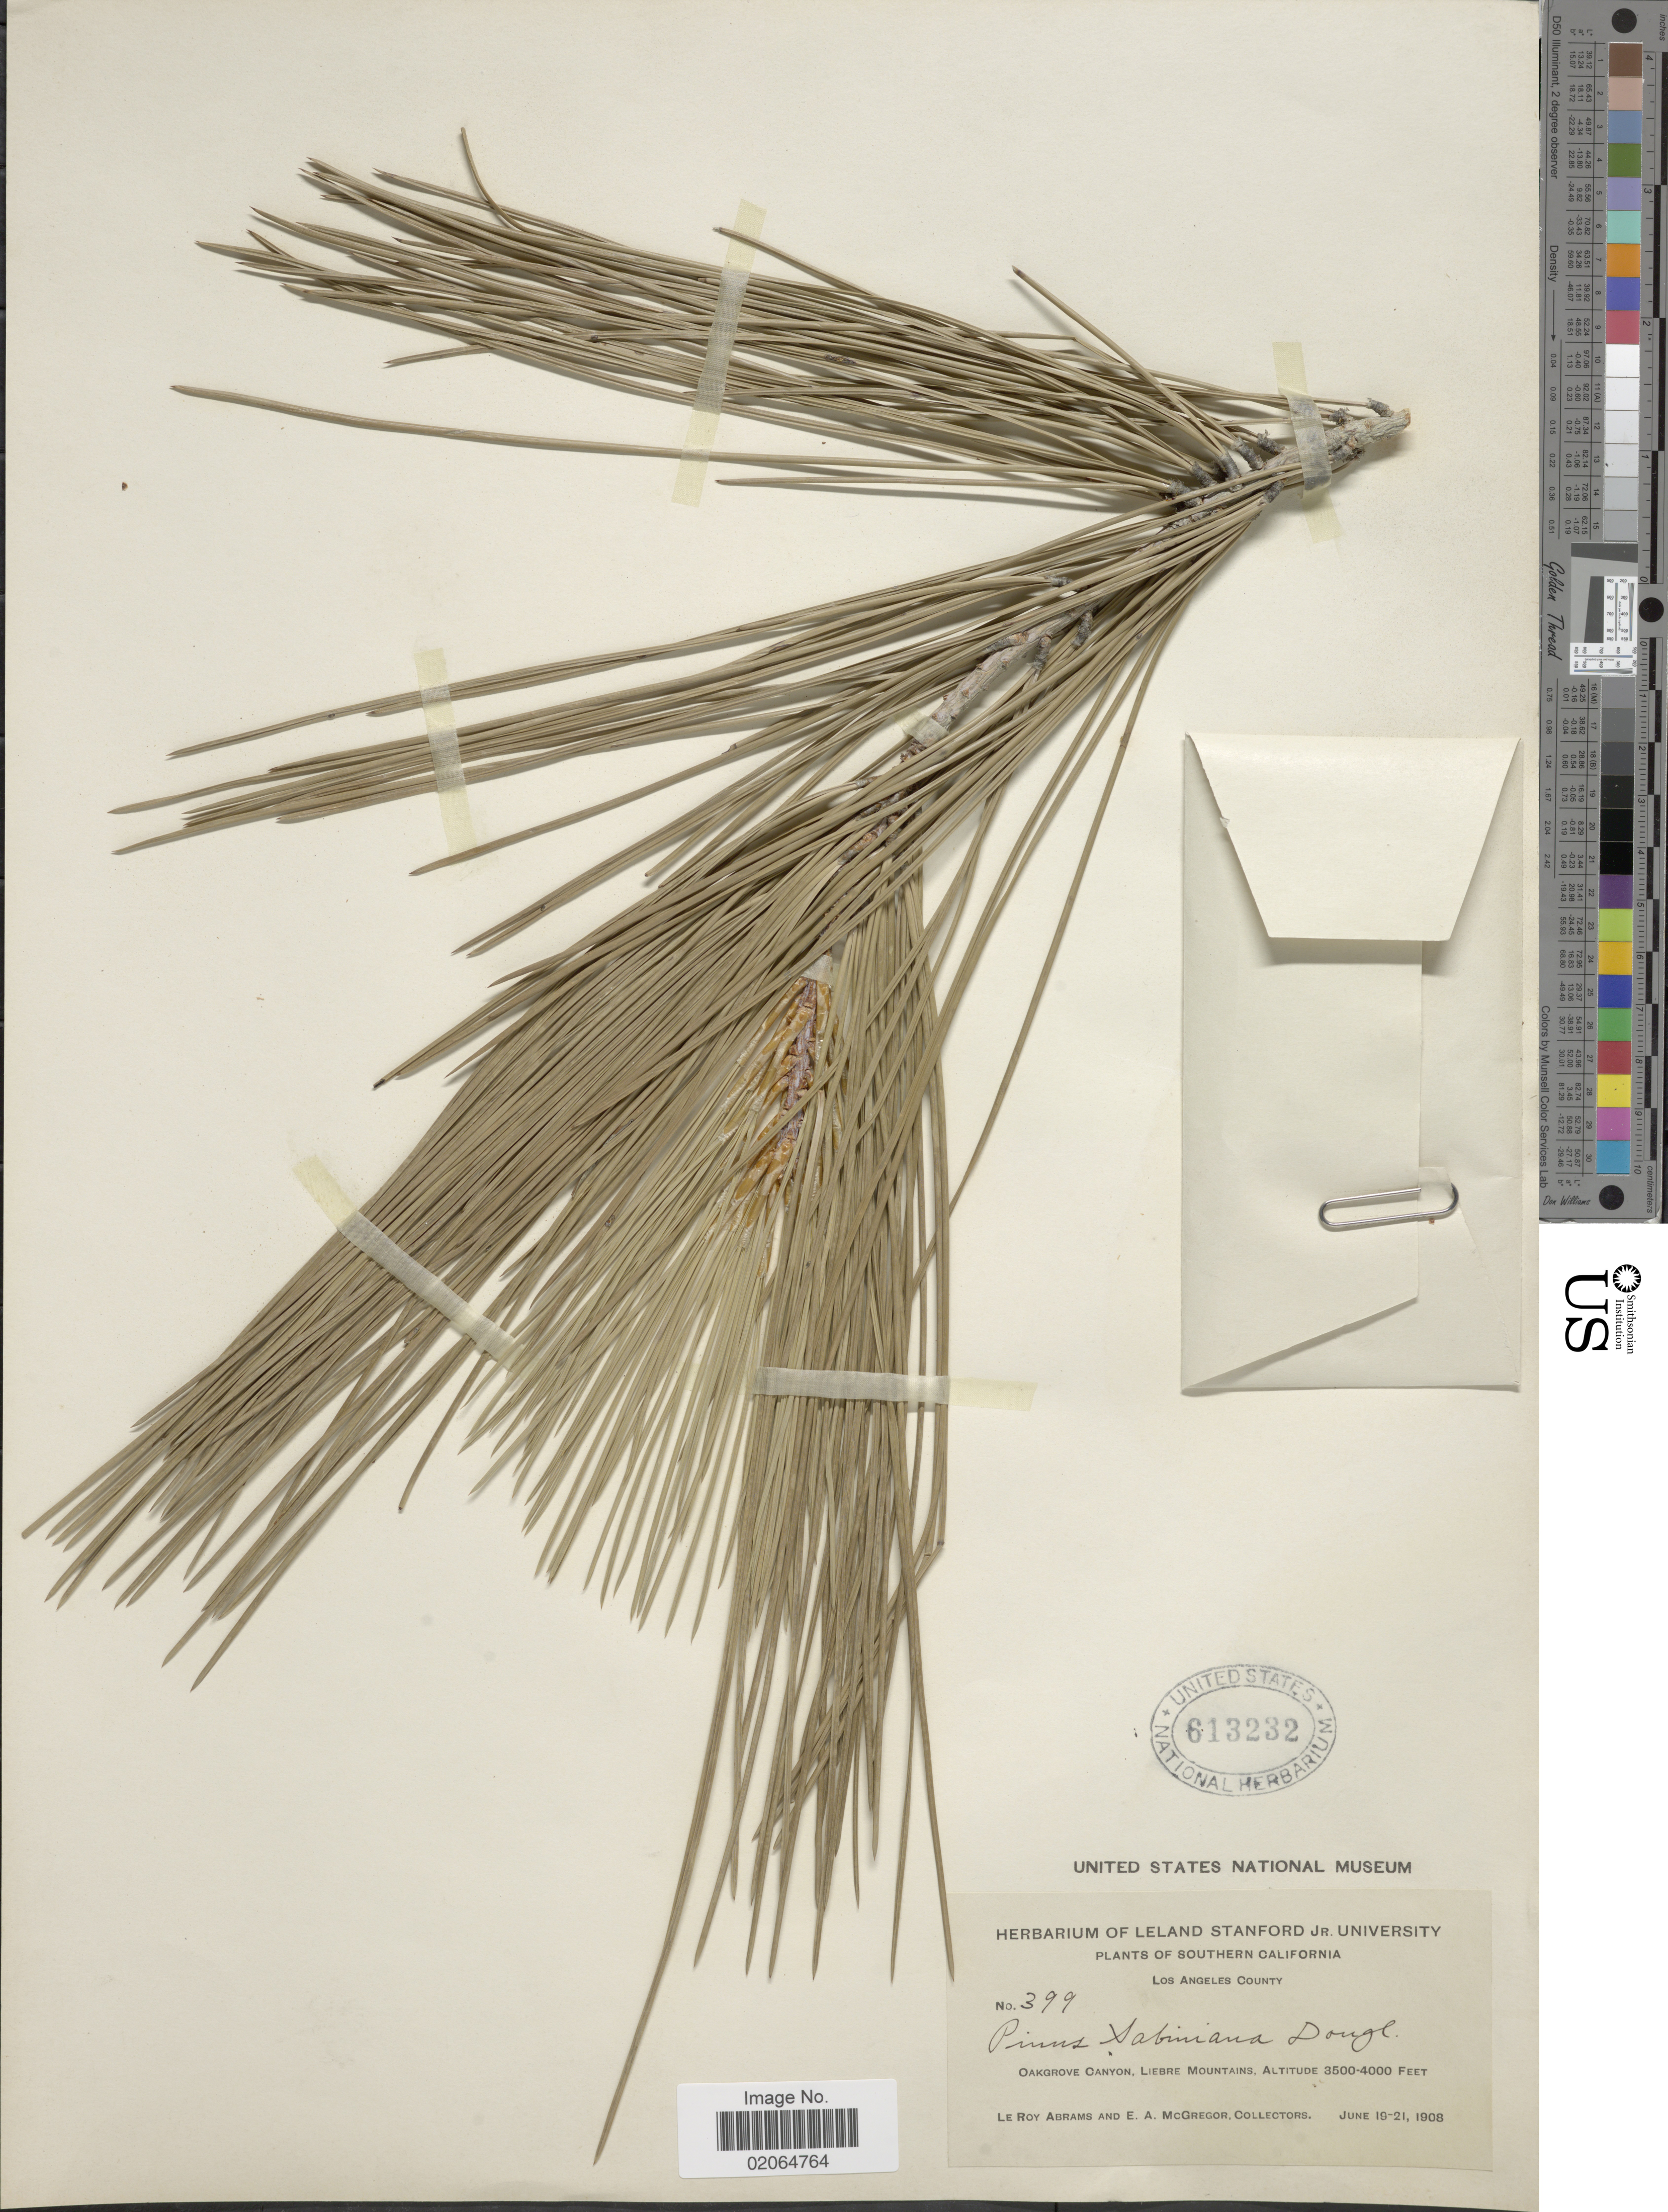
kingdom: Plantae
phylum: Tracheophyta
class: Pinopsida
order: Pinales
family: Pinaceae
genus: Pinus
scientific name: Pinus sabiniana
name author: Douglas ex D. Don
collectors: L. Abrams & E. A. McGregor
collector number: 399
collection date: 1908-06-19/1908-06-21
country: United States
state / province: California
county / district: Los Angeles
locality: Southern California. Los Angeles County. Oakgrove Canyon, Liebre Mountains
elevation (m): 1067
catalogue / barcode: US 613232